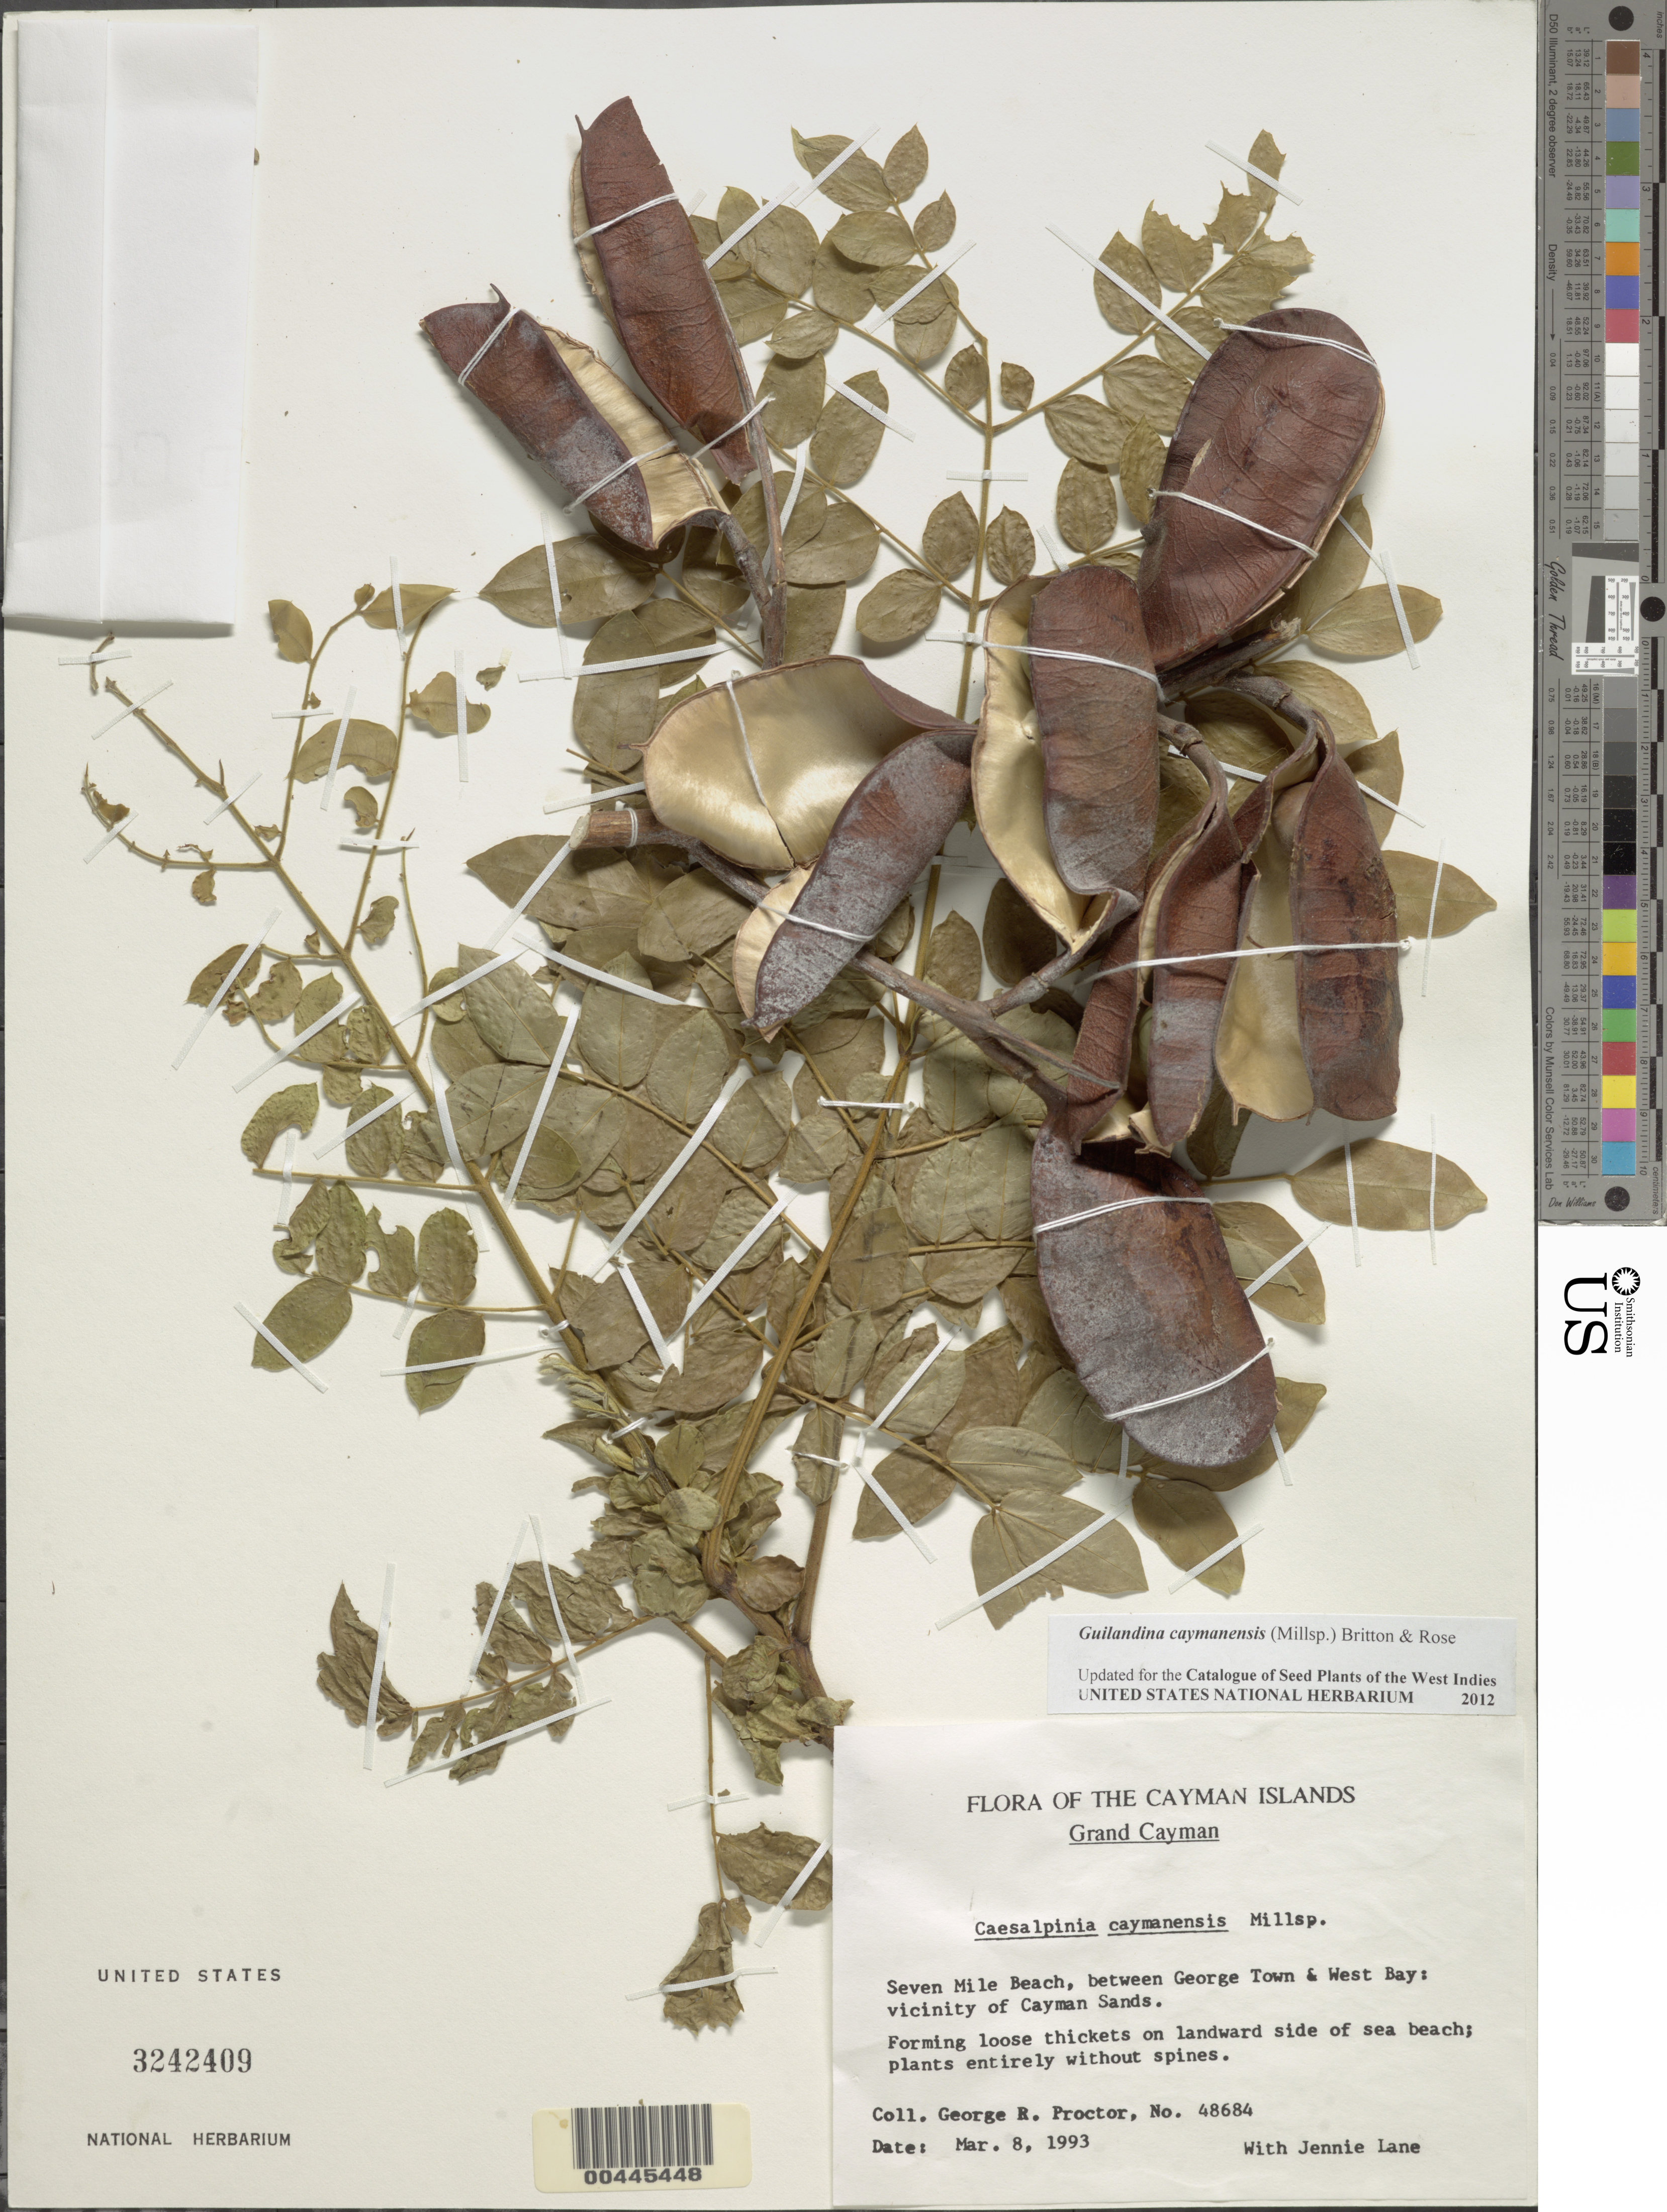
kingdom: Plantae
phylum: Tracheophyta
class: Magnoliopsida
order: Fabales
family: Fabaceae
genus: Guilandina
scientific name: Guilandina caymanensis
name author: (Millsp.) Britton & Rose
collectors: G. R. Proctor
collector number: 48684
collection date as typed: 08 Mar 1993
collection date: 1993-03-08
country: Cayman Islands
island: Grand Cayman Island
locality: Seven Mile Beach, between Georgetown and West Bay, Cayman Sands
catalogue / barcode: US 3242409